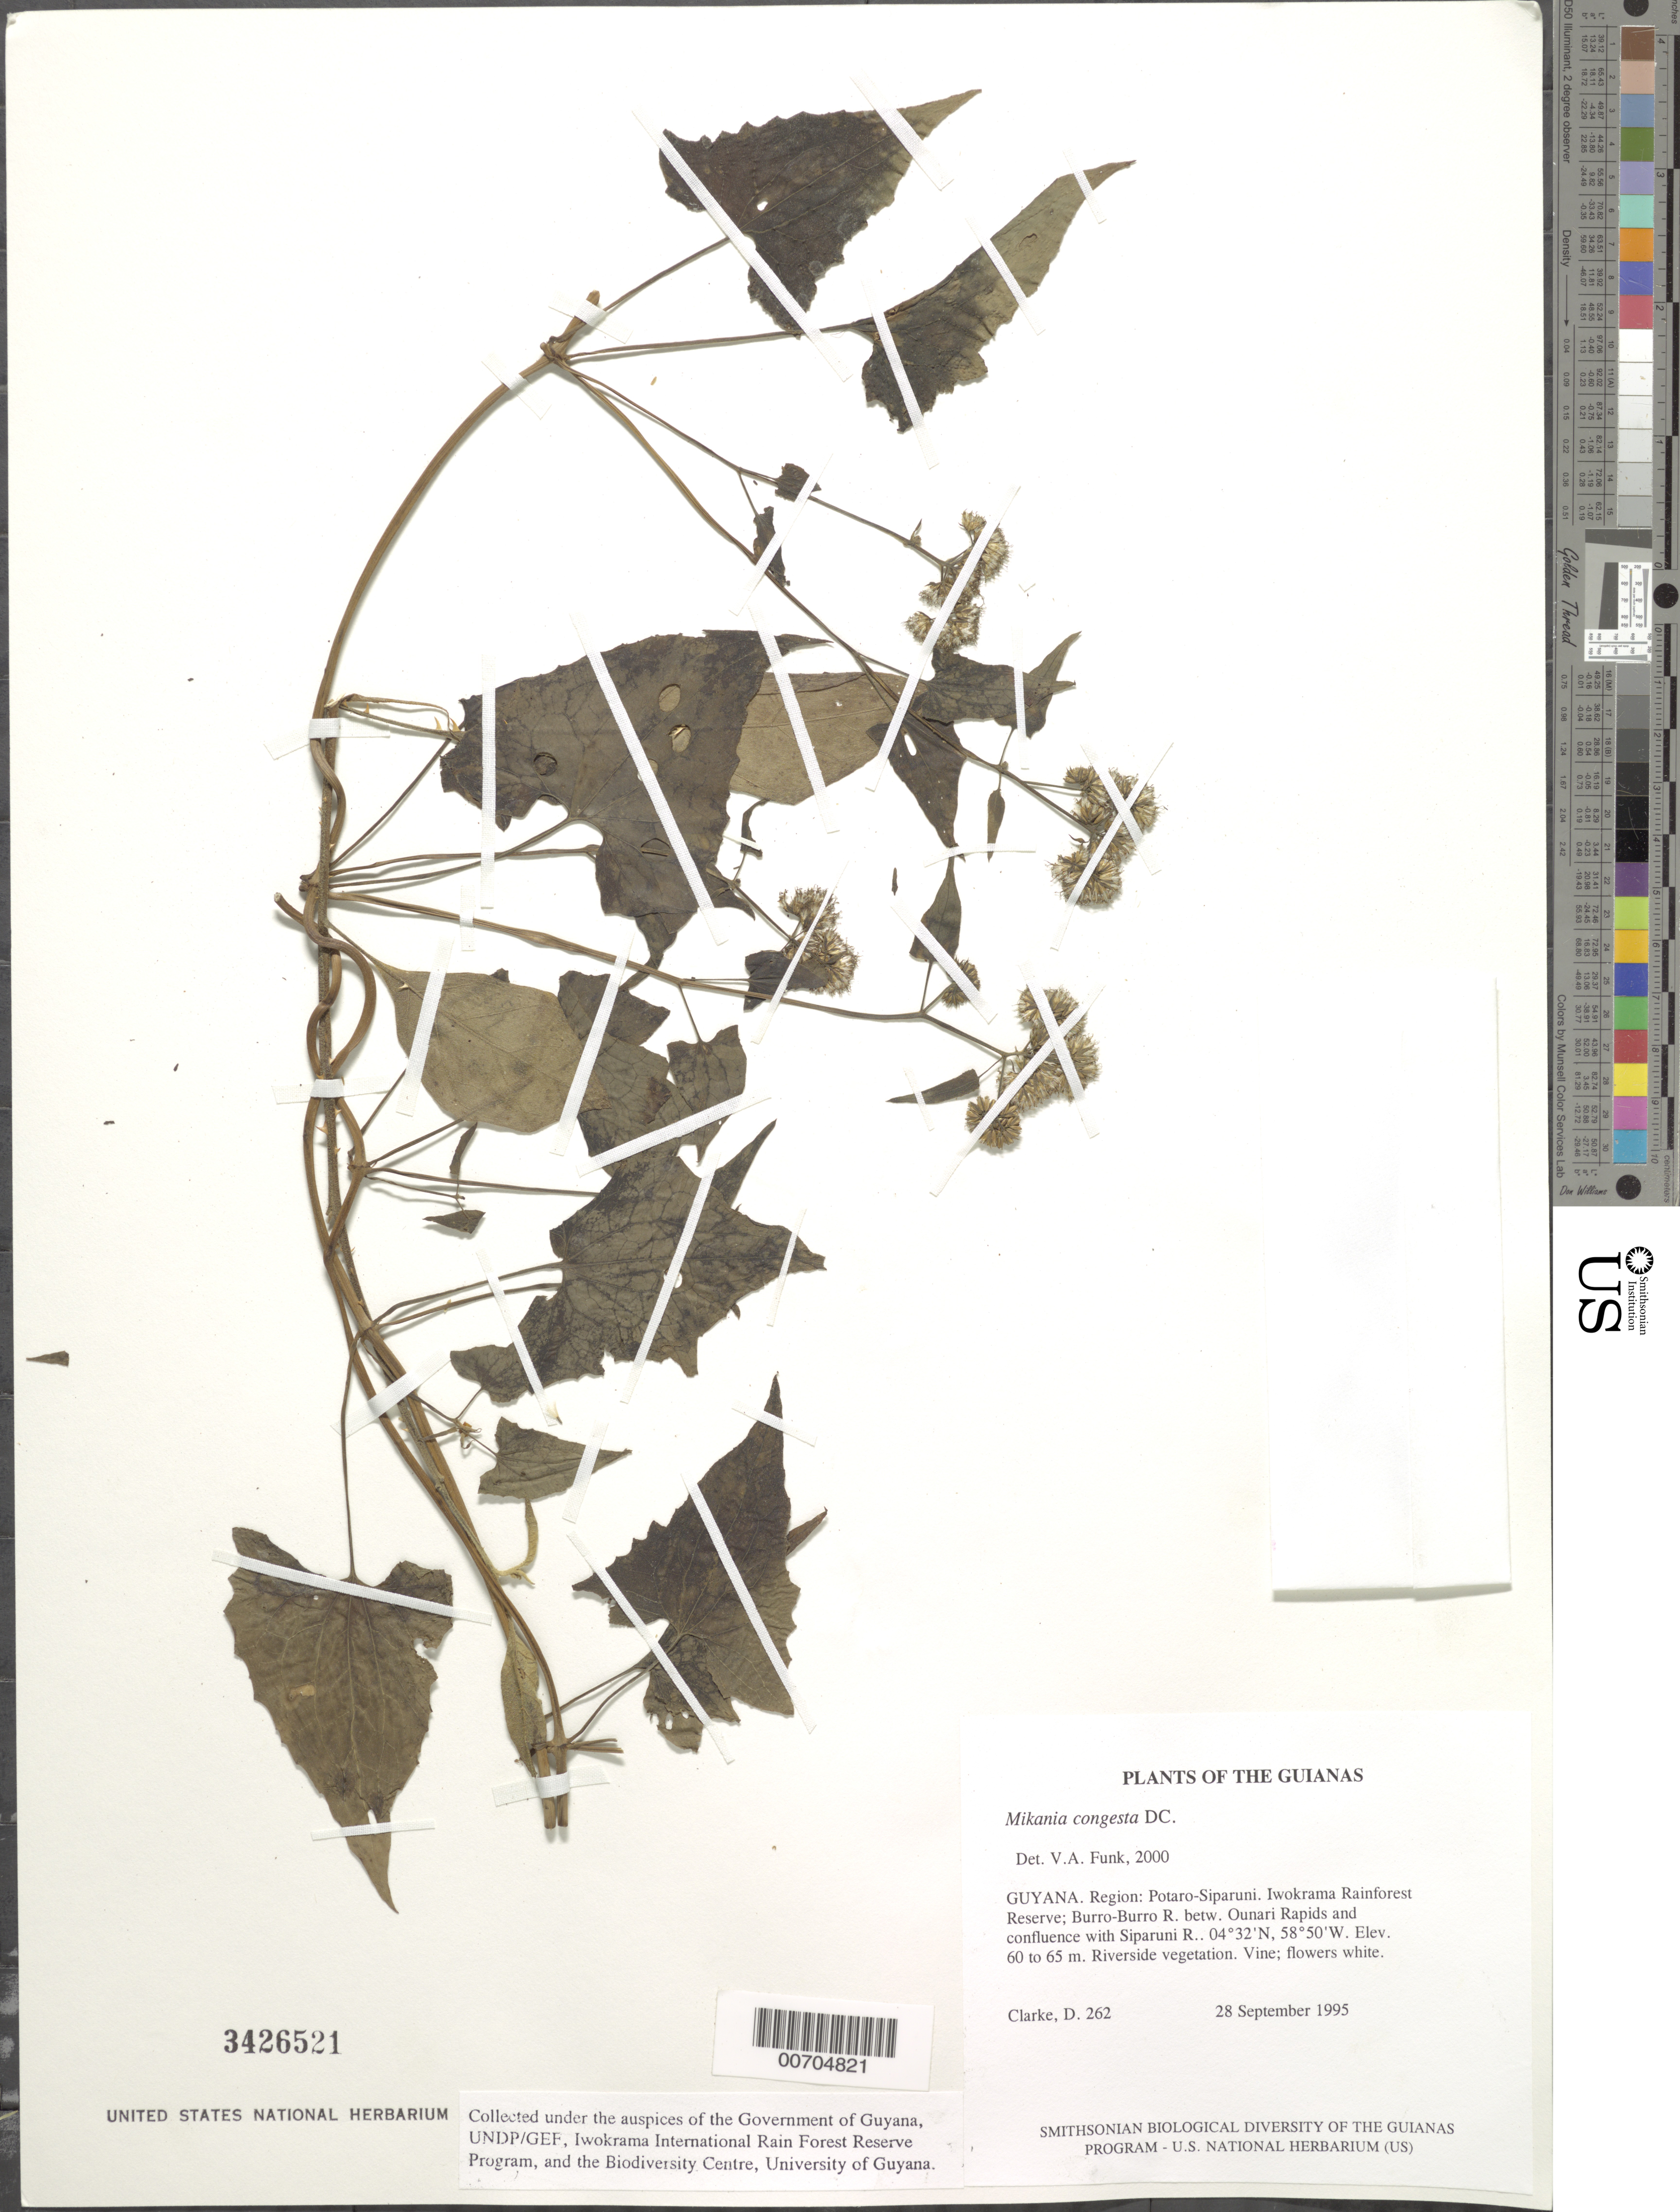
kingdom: Plantae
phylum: Tracheophyta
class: Magnoliopsida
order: Asterales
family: Asteraceae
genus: Mikania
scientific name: Mikania congesta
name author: DC.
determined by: Funk, Vicki A., (BOT), Smithsonian Institution - National Museum of Natural History (UNITED STATES)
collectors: H. D. Clarke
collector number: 262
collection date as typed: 28 September 1995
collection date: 1995-09-28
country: Guyana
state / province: Potaro-Siparuni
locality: Iwokrama Rainforest Reserve; Burro-Burro R. betw. Dunari Rapids and confluence with Siparuni R.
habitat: Riverside vegetation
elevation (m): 60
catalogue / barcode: US 3426521